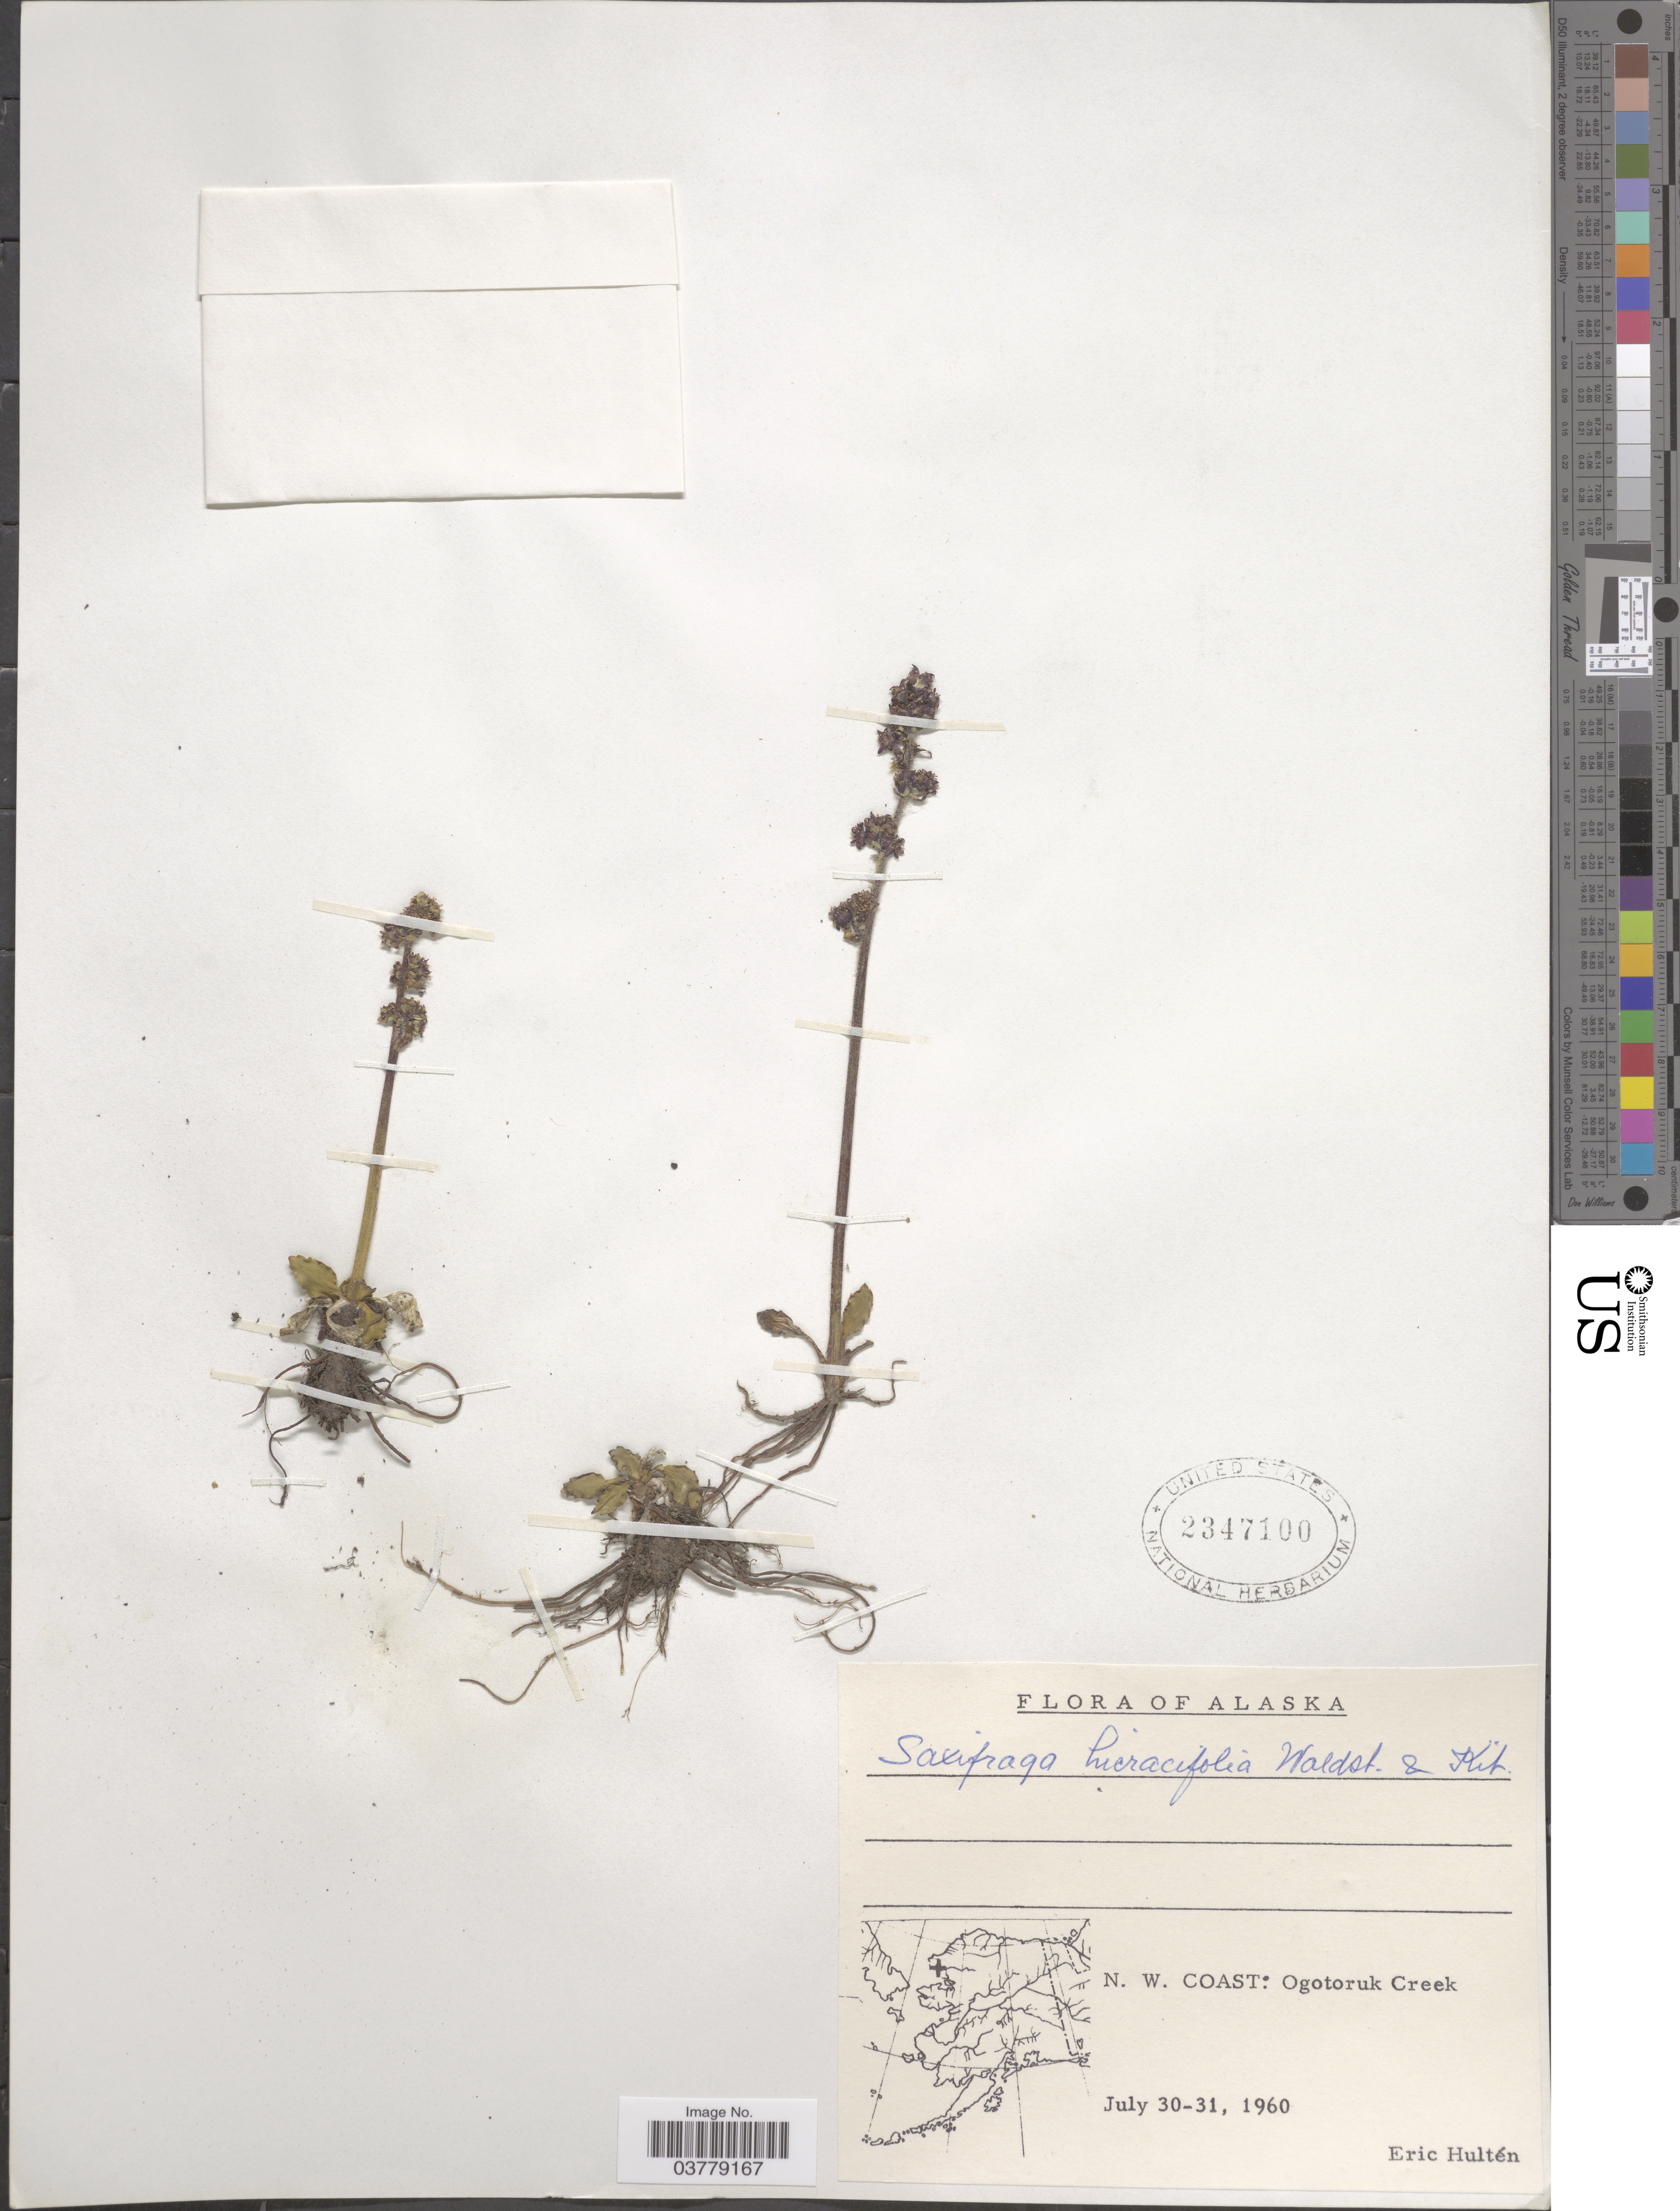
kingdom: Plantae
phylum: Tracheophyta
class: Magnoliopsida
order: Saxifragales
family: Saxifragaceae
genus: Micranthes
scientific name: Micranthes hieraciifolia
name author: (Waldst. & Kit. ex Willd.) Haw.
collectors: E. G. Hultén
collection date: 1960-07-30/1960-07-31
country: United States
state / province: Alaska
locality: N. W. Coast: Ogotoruk Creek.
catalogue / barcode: US 2347100